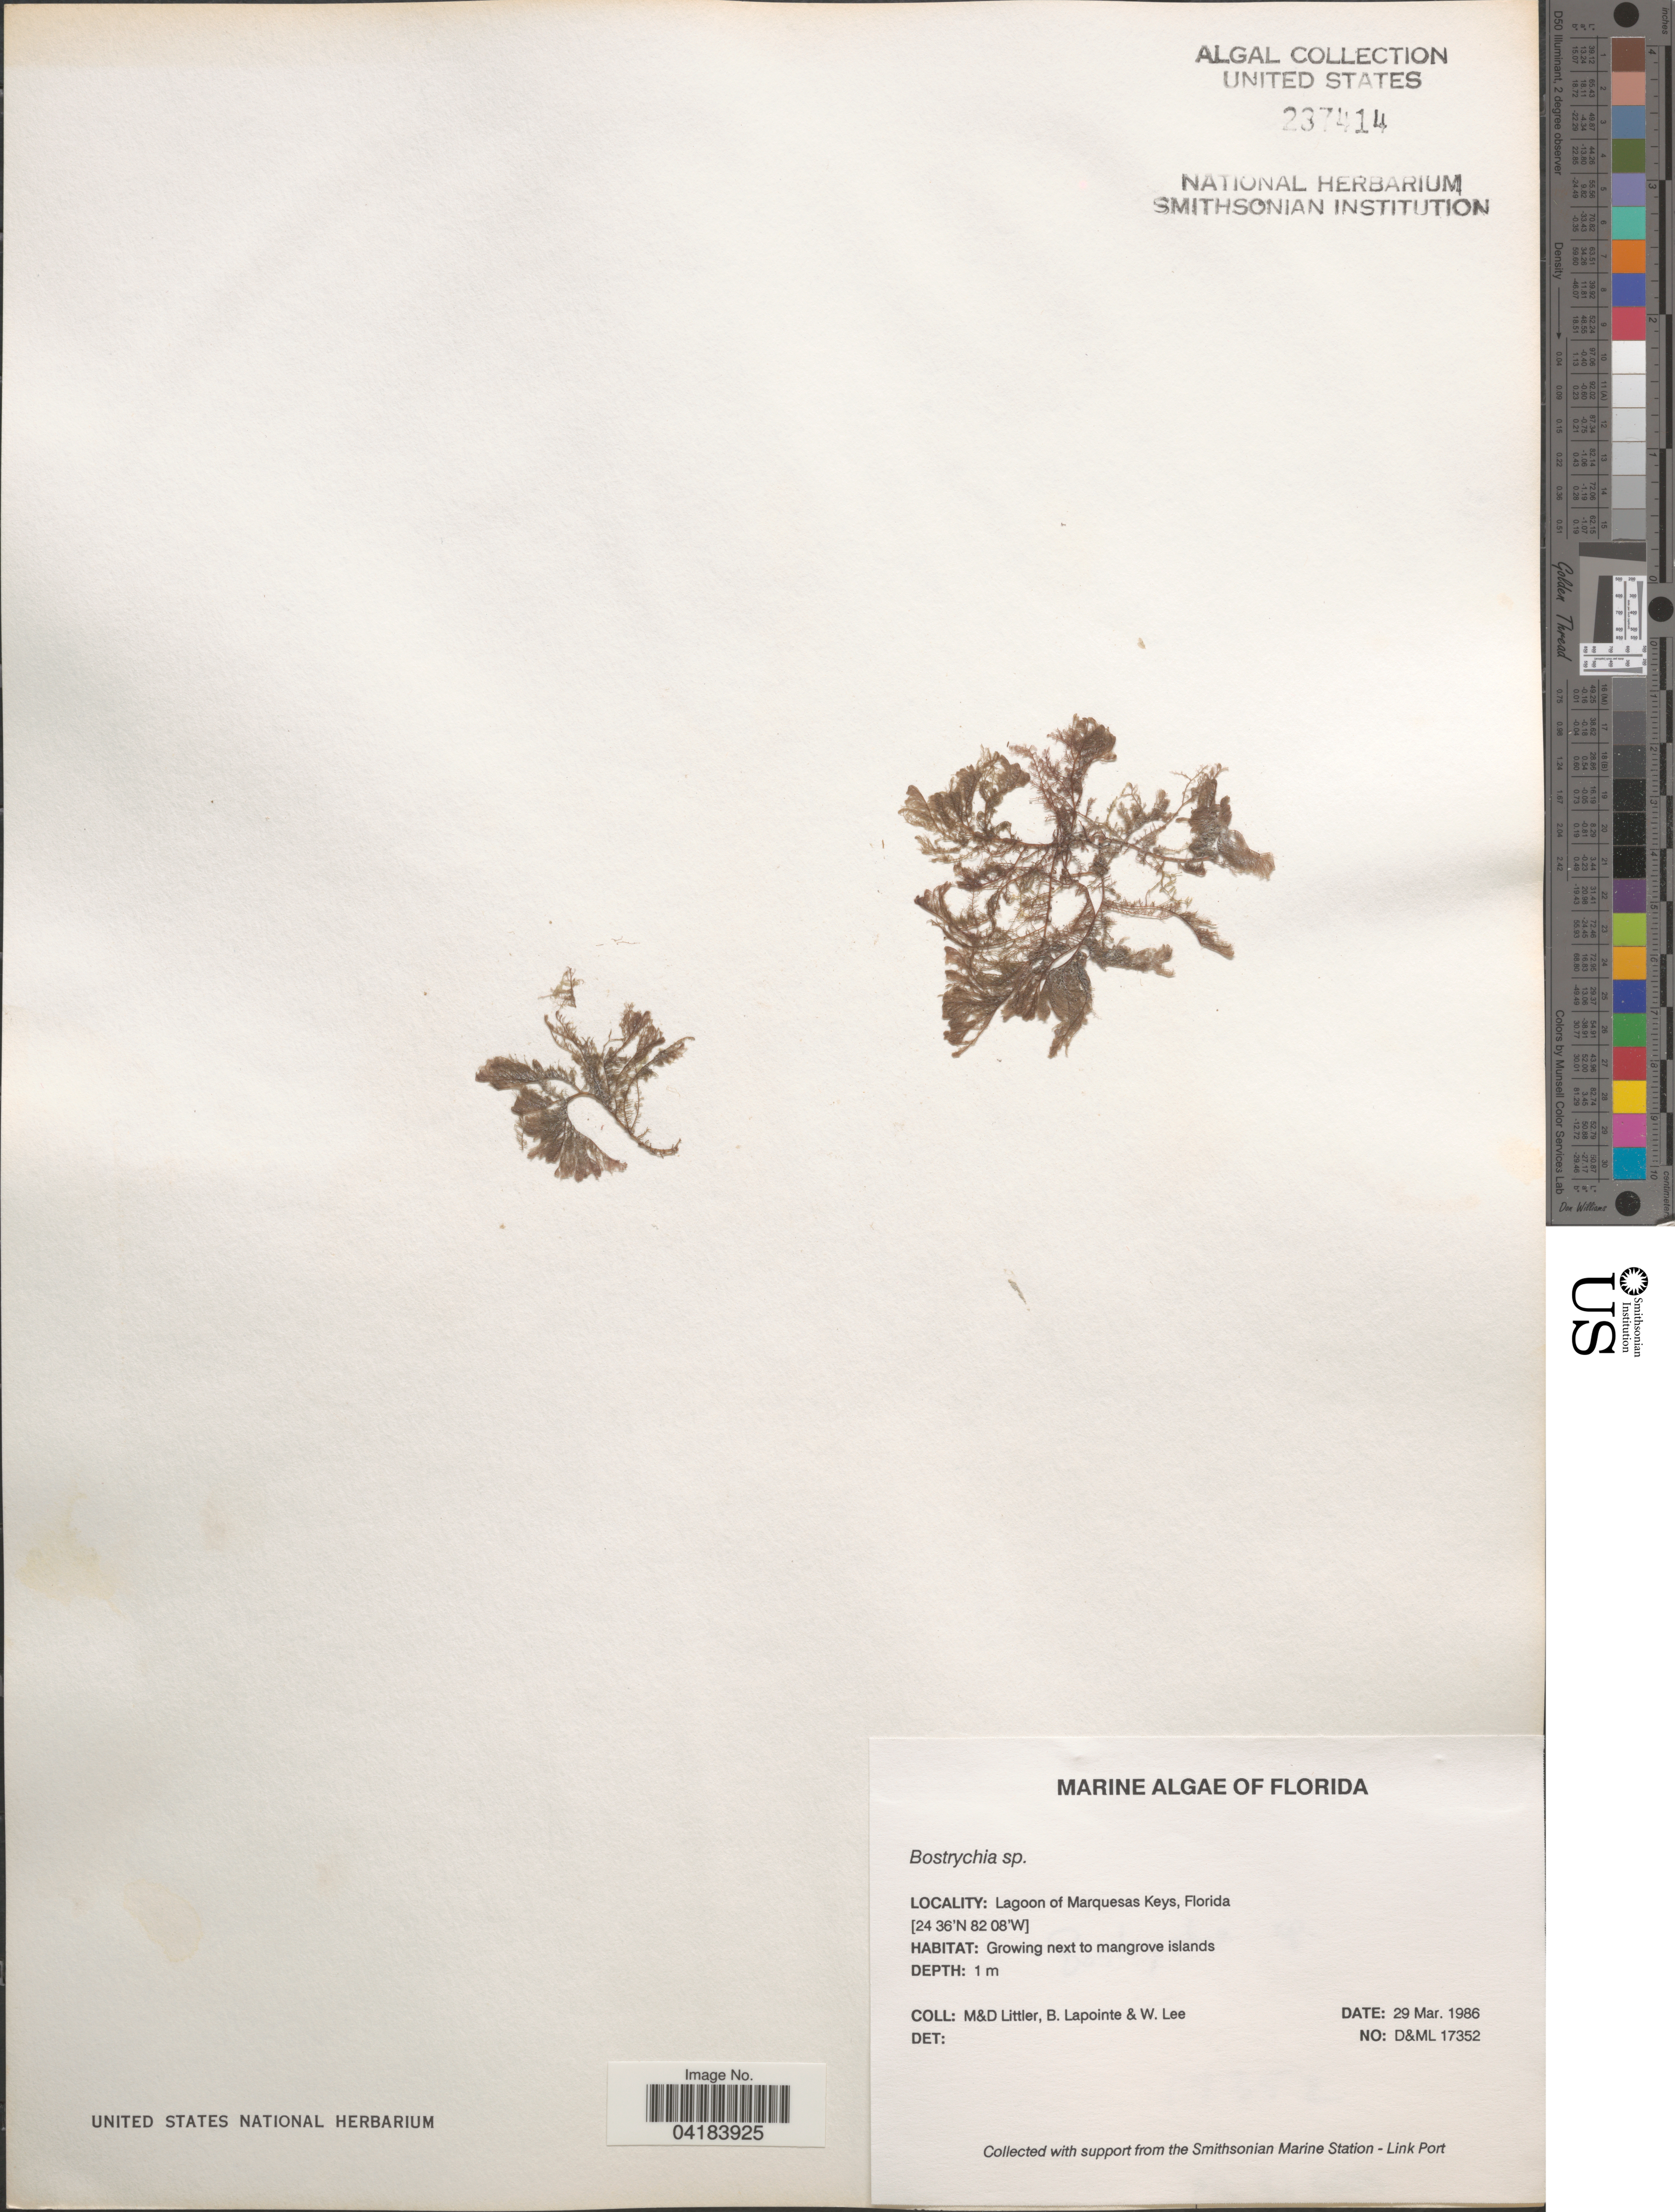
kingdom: Plantae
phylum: Rhodophyta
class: Florideophyceae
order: Ceramiales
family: Rhodomelaceae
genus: Bostrychia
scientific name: Bostrychia sp.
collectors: M. Littler, D. S. Littler, B. Lapointe & W. Lee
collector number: D&ML17352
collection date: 1986-03-29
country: United States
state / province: Florida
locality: Lagoon of Marquesas Keys. Next to mangrove islands.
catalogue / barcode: US 237414